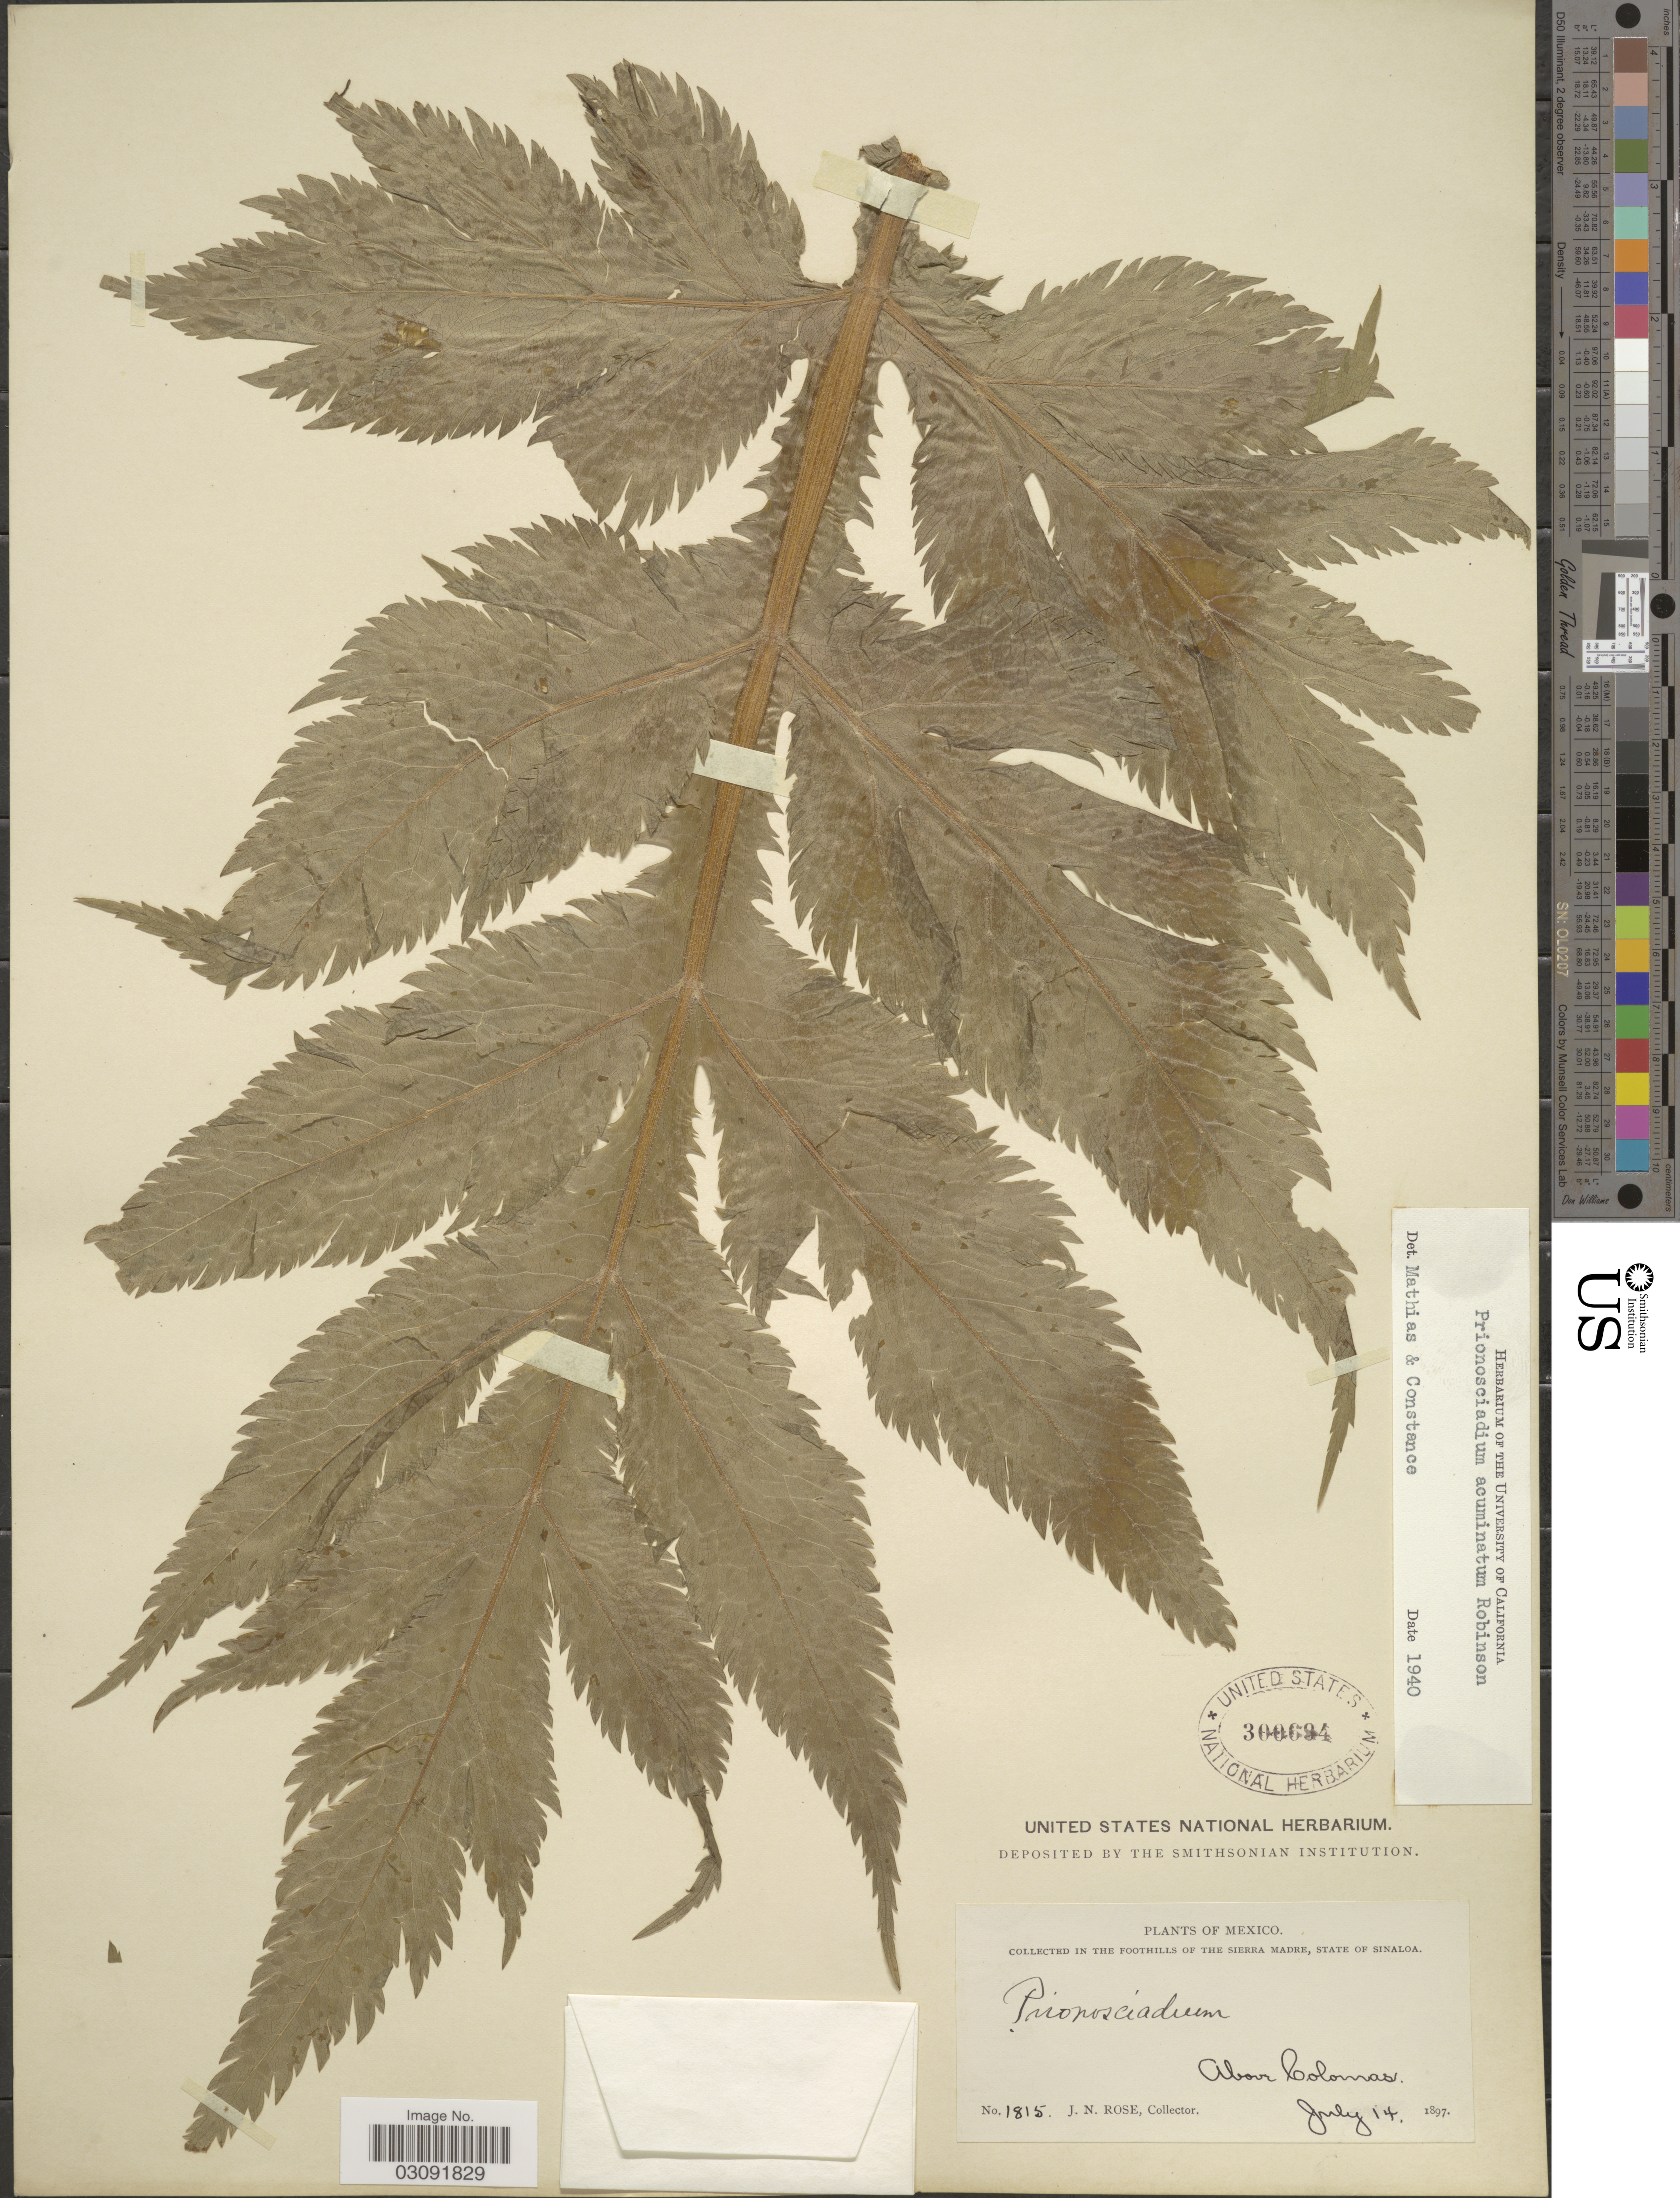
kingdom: Plantae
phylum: Tracheophyta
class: Magnoliopsida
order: Apiales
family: Apiaceae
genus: Prionosciadium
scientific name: Prionosciadium acuminatum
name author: B.L. Rob. ex J.M. Coult. & Rose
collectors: J. N. Rose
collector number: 1815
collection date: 1897-07-14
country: Mexico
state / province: Sinaloa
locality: In The Foothills of The Sierra Madre, State of Sinaloa, Above Colomas.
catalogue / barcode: US 300694